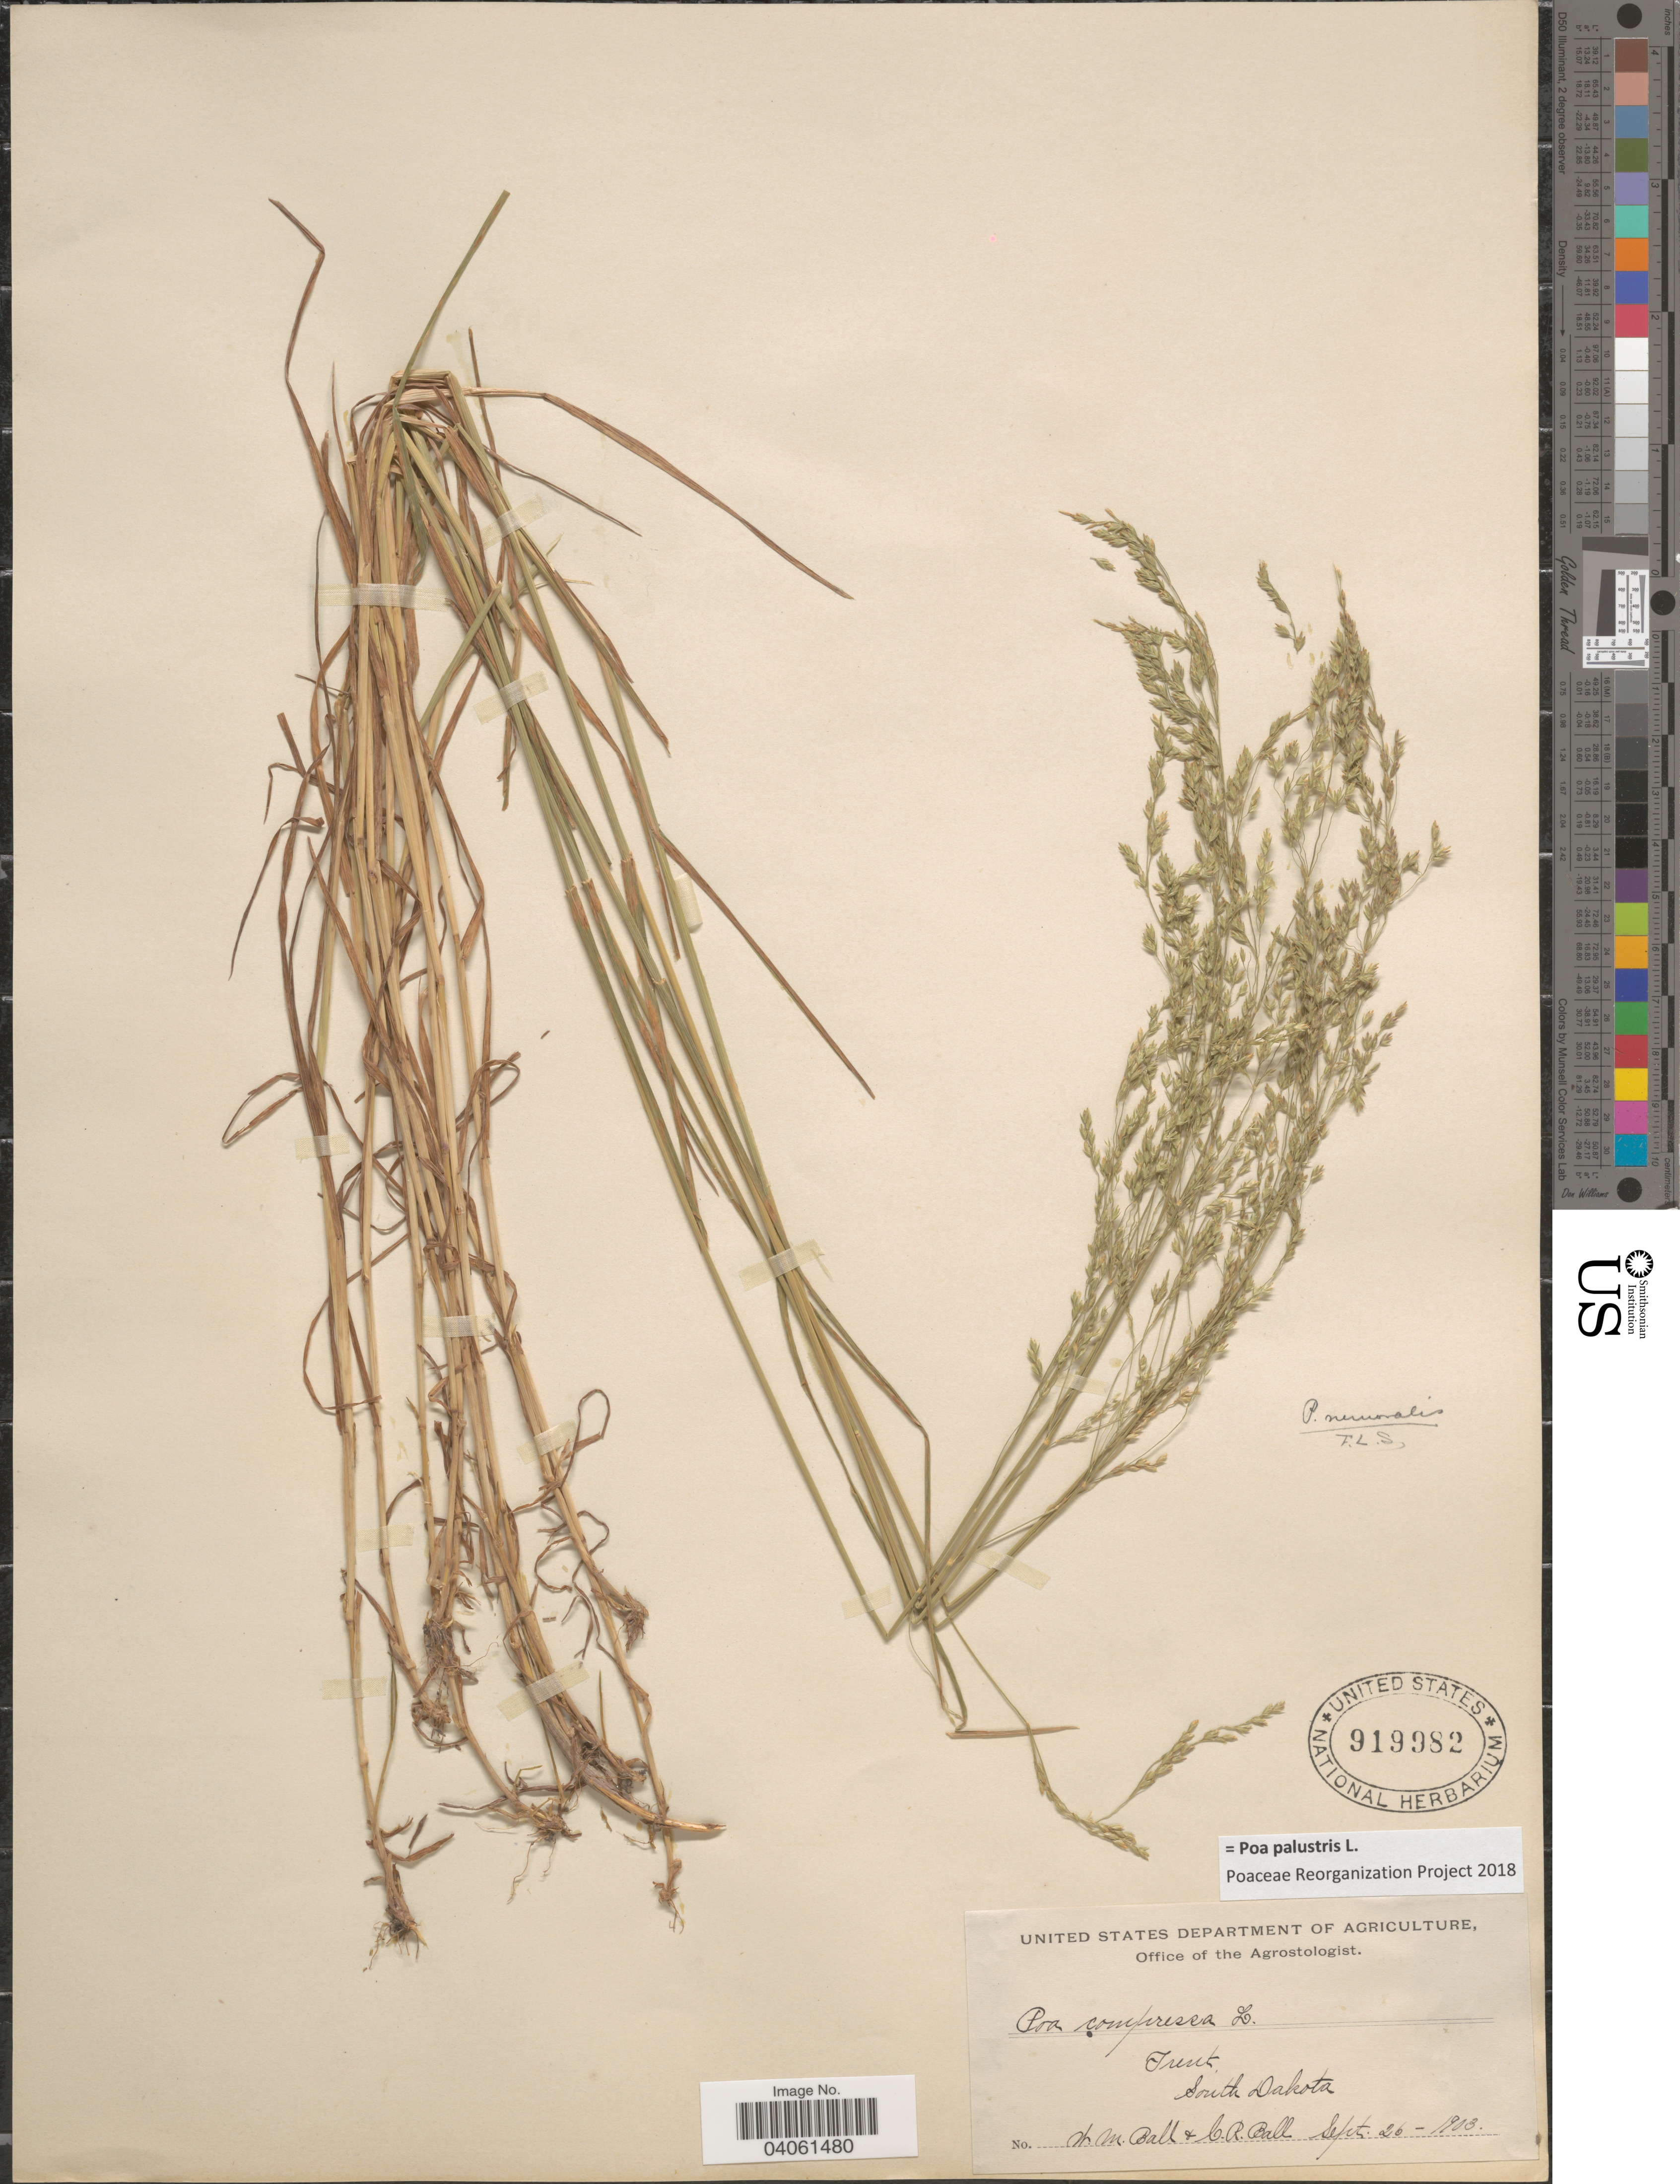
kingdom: Plantae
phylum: Tracheophyta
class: Liliopsida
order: Poales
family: Poaceae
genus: Poa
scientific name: Poa palustris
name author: L.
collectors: W. Ball & C. R. Ball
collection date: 1903-09-26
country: United States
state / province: South Dakota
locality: Trent.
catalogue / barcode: US 919982